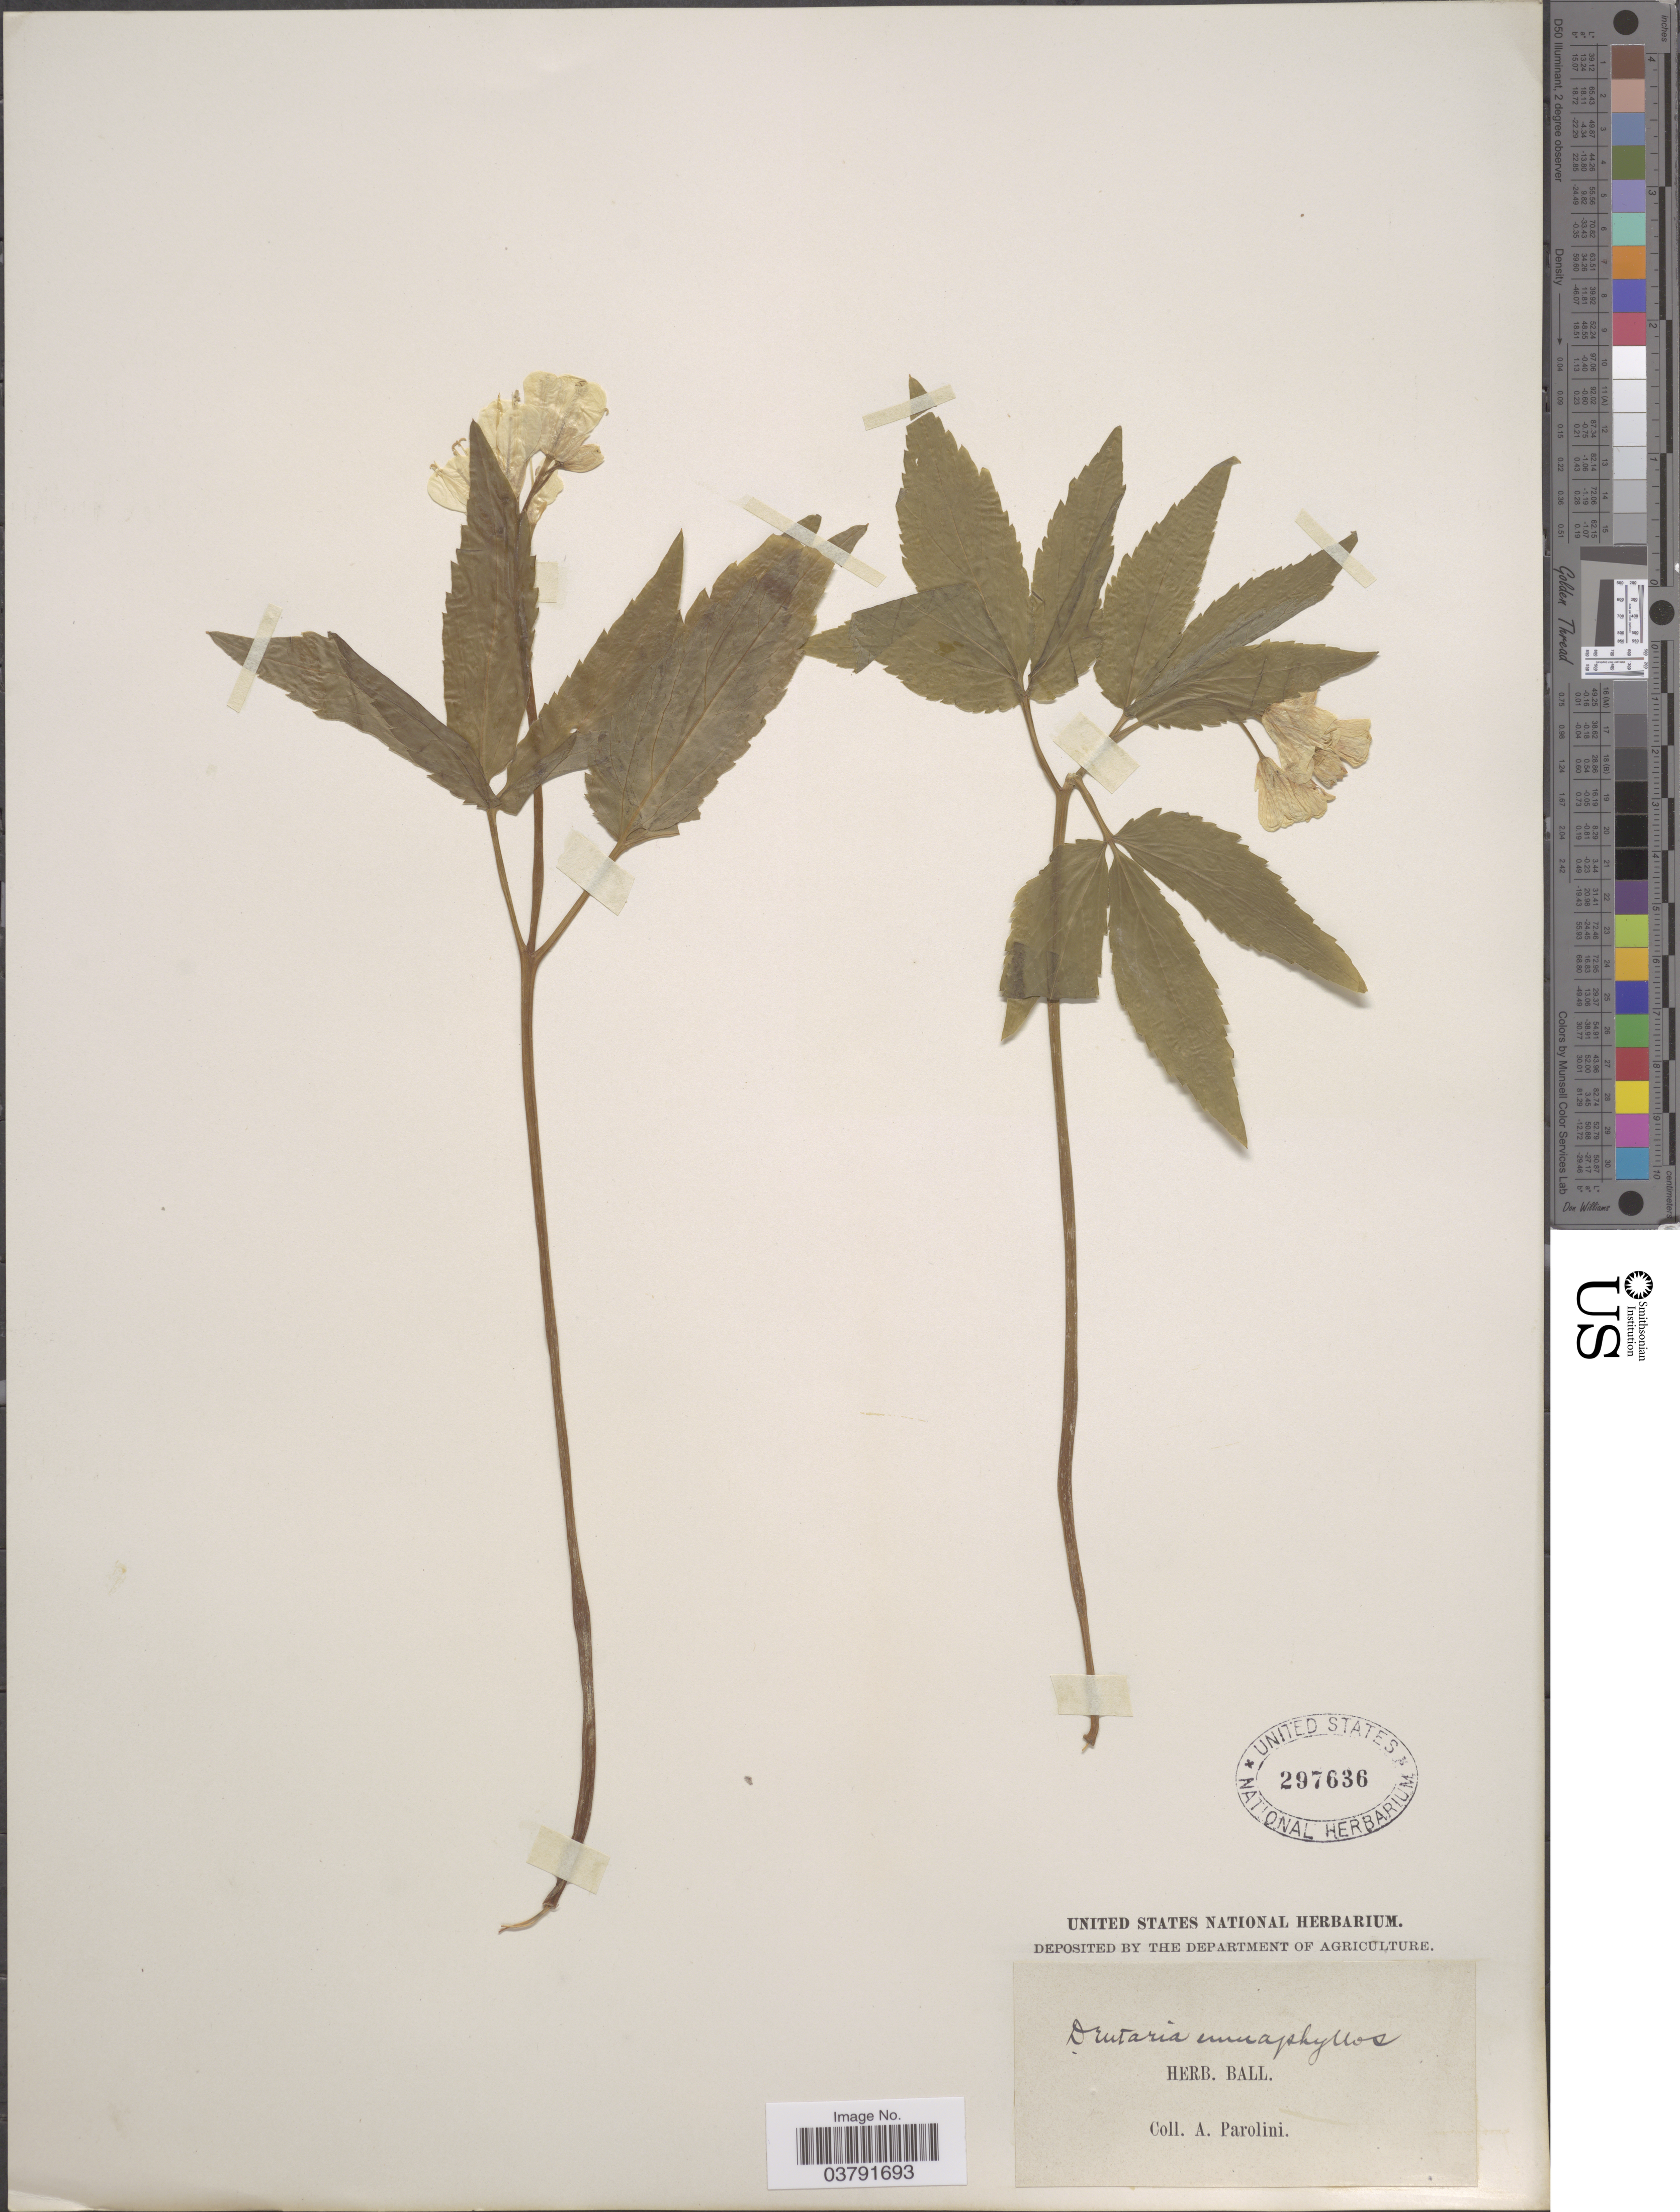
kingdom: Plantae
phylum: Tracheophyta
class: Magnoliopsida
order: Brassicales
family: Brassicaceae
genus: Dentaria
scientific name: Dentaria enneaphyllos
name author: L.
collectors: A. Parolini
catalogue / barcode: US 297636